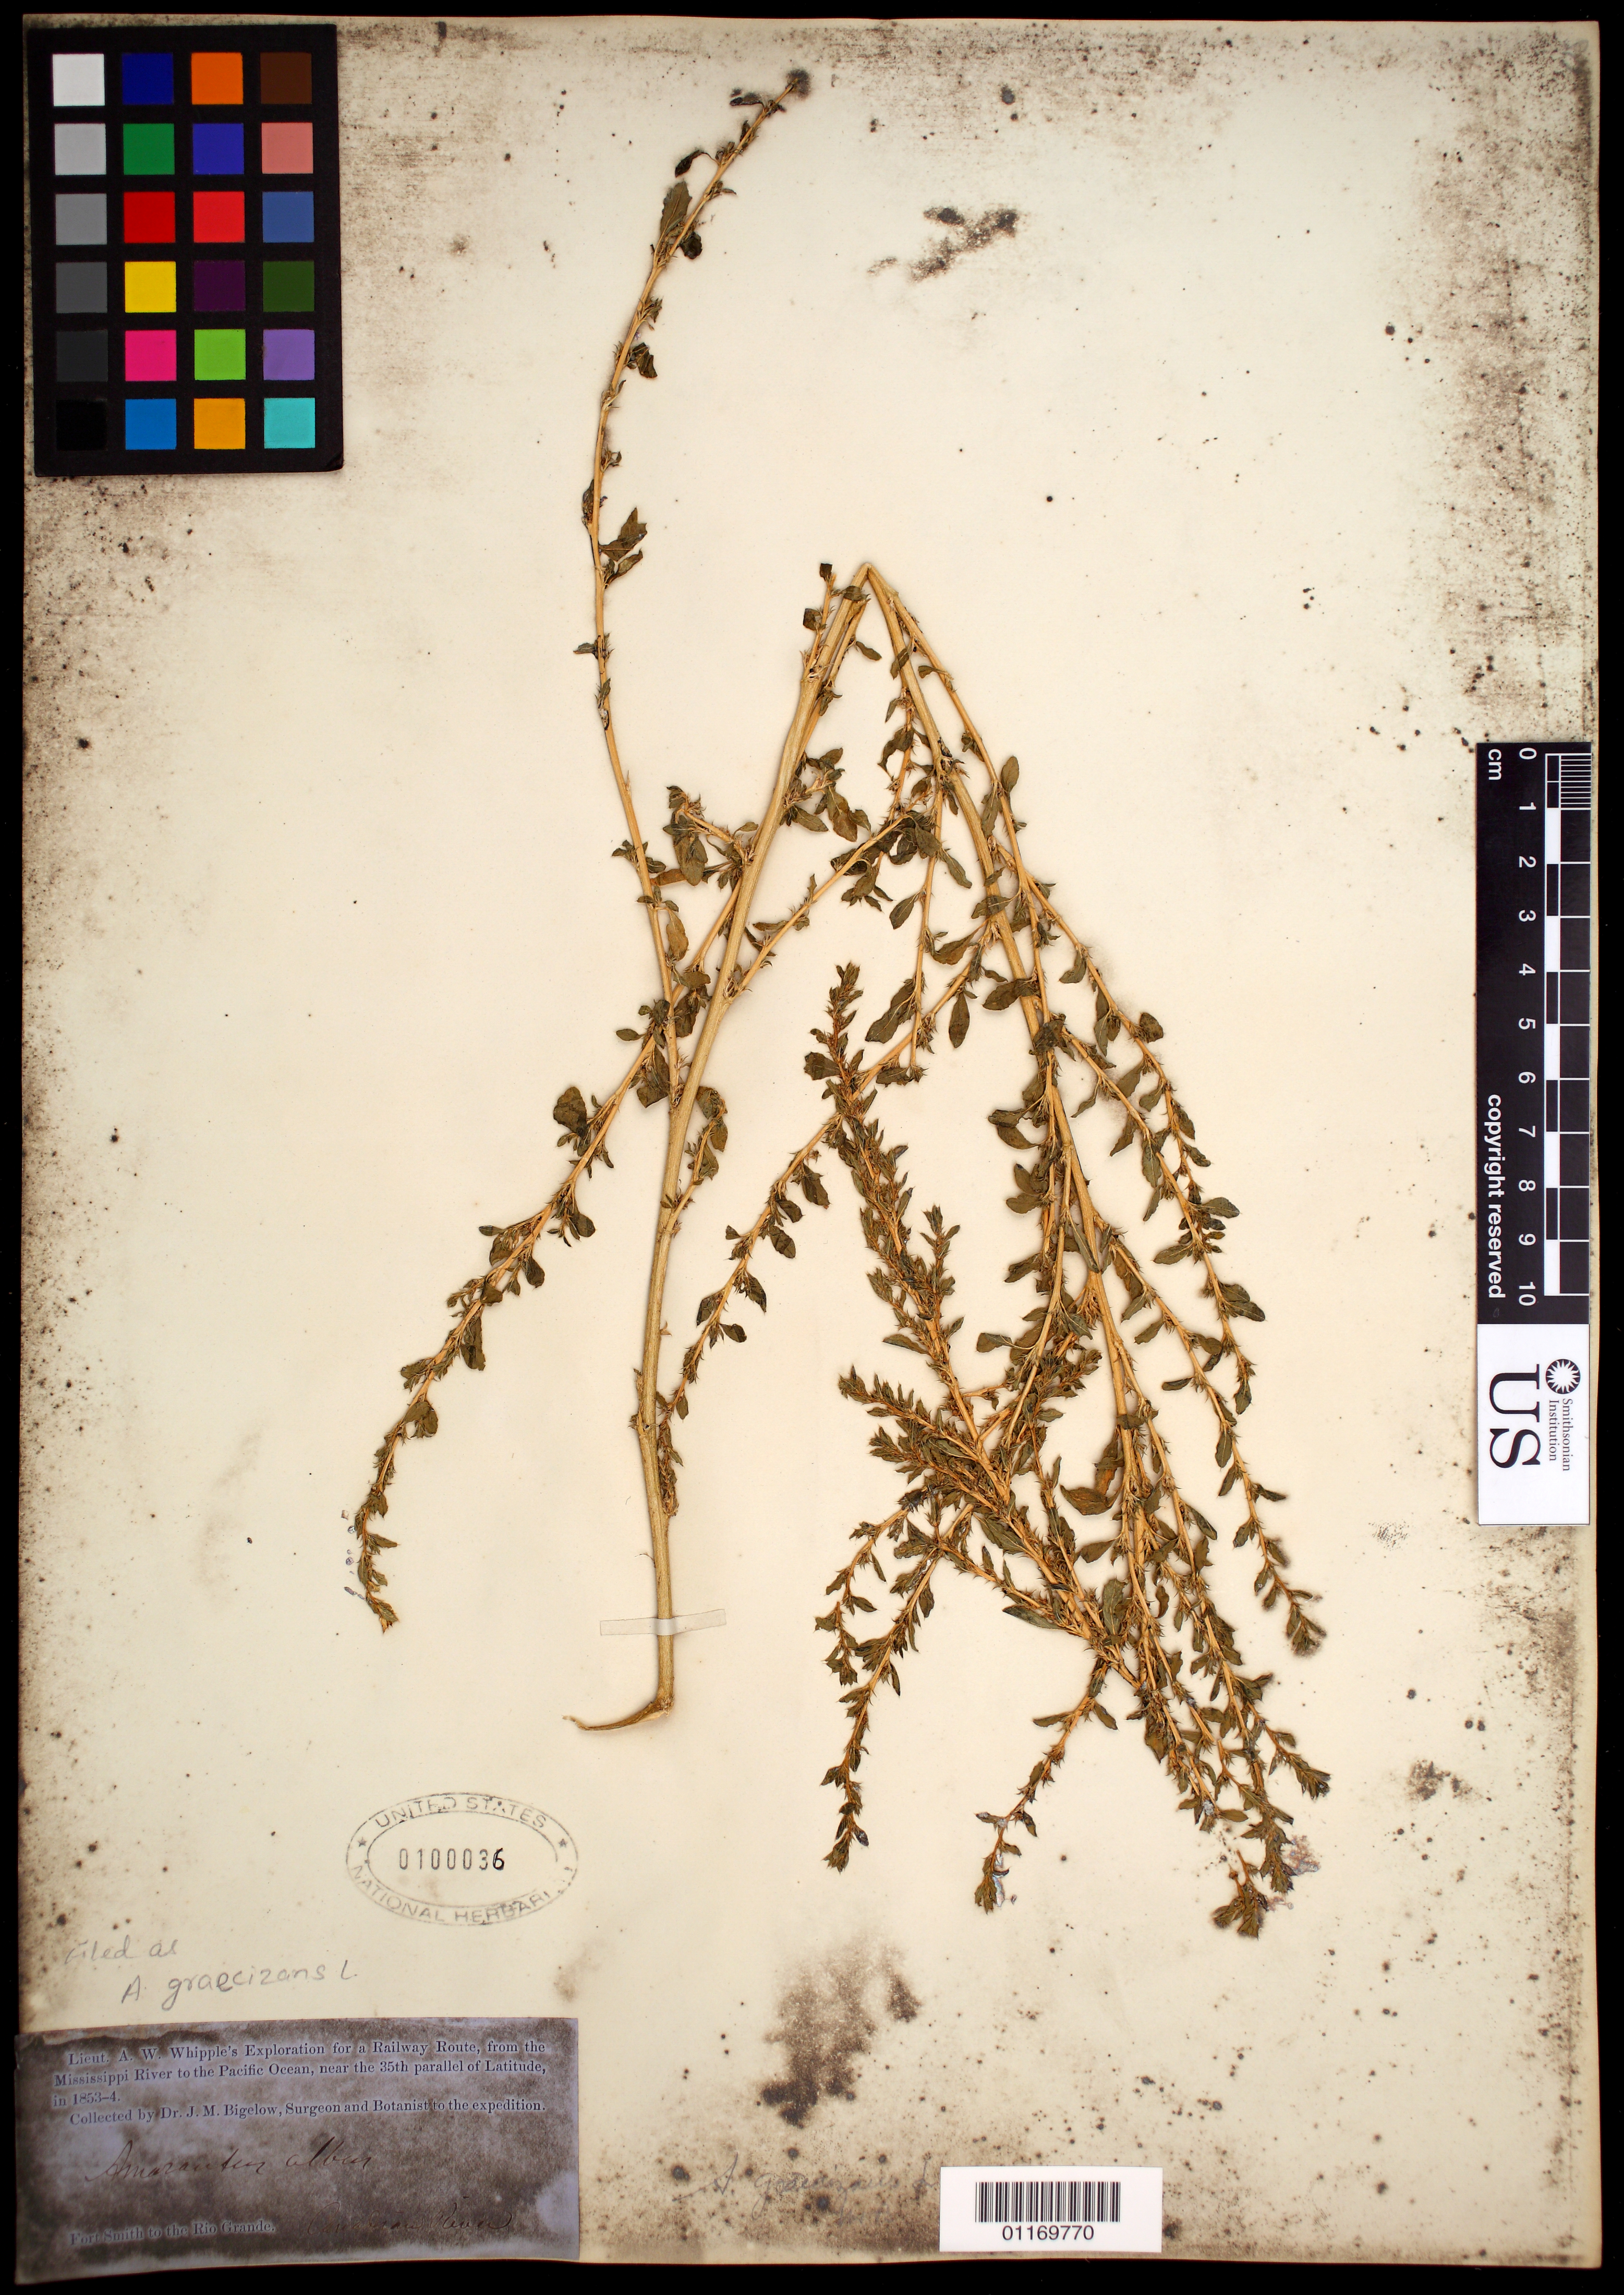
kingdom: Plantae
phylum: Tracheophyta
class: Magnoliopsida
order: Caryophyllales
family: Amaranthaceae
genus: Amaranthus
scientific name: Amaranthus graecizans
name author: L.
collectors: J. M. Bigelow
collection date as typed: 1853 to -- --- 1854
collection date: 1853/1854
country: United States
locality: Fort Smith to the Rio Grande, Canadian River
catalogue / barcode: US 100036